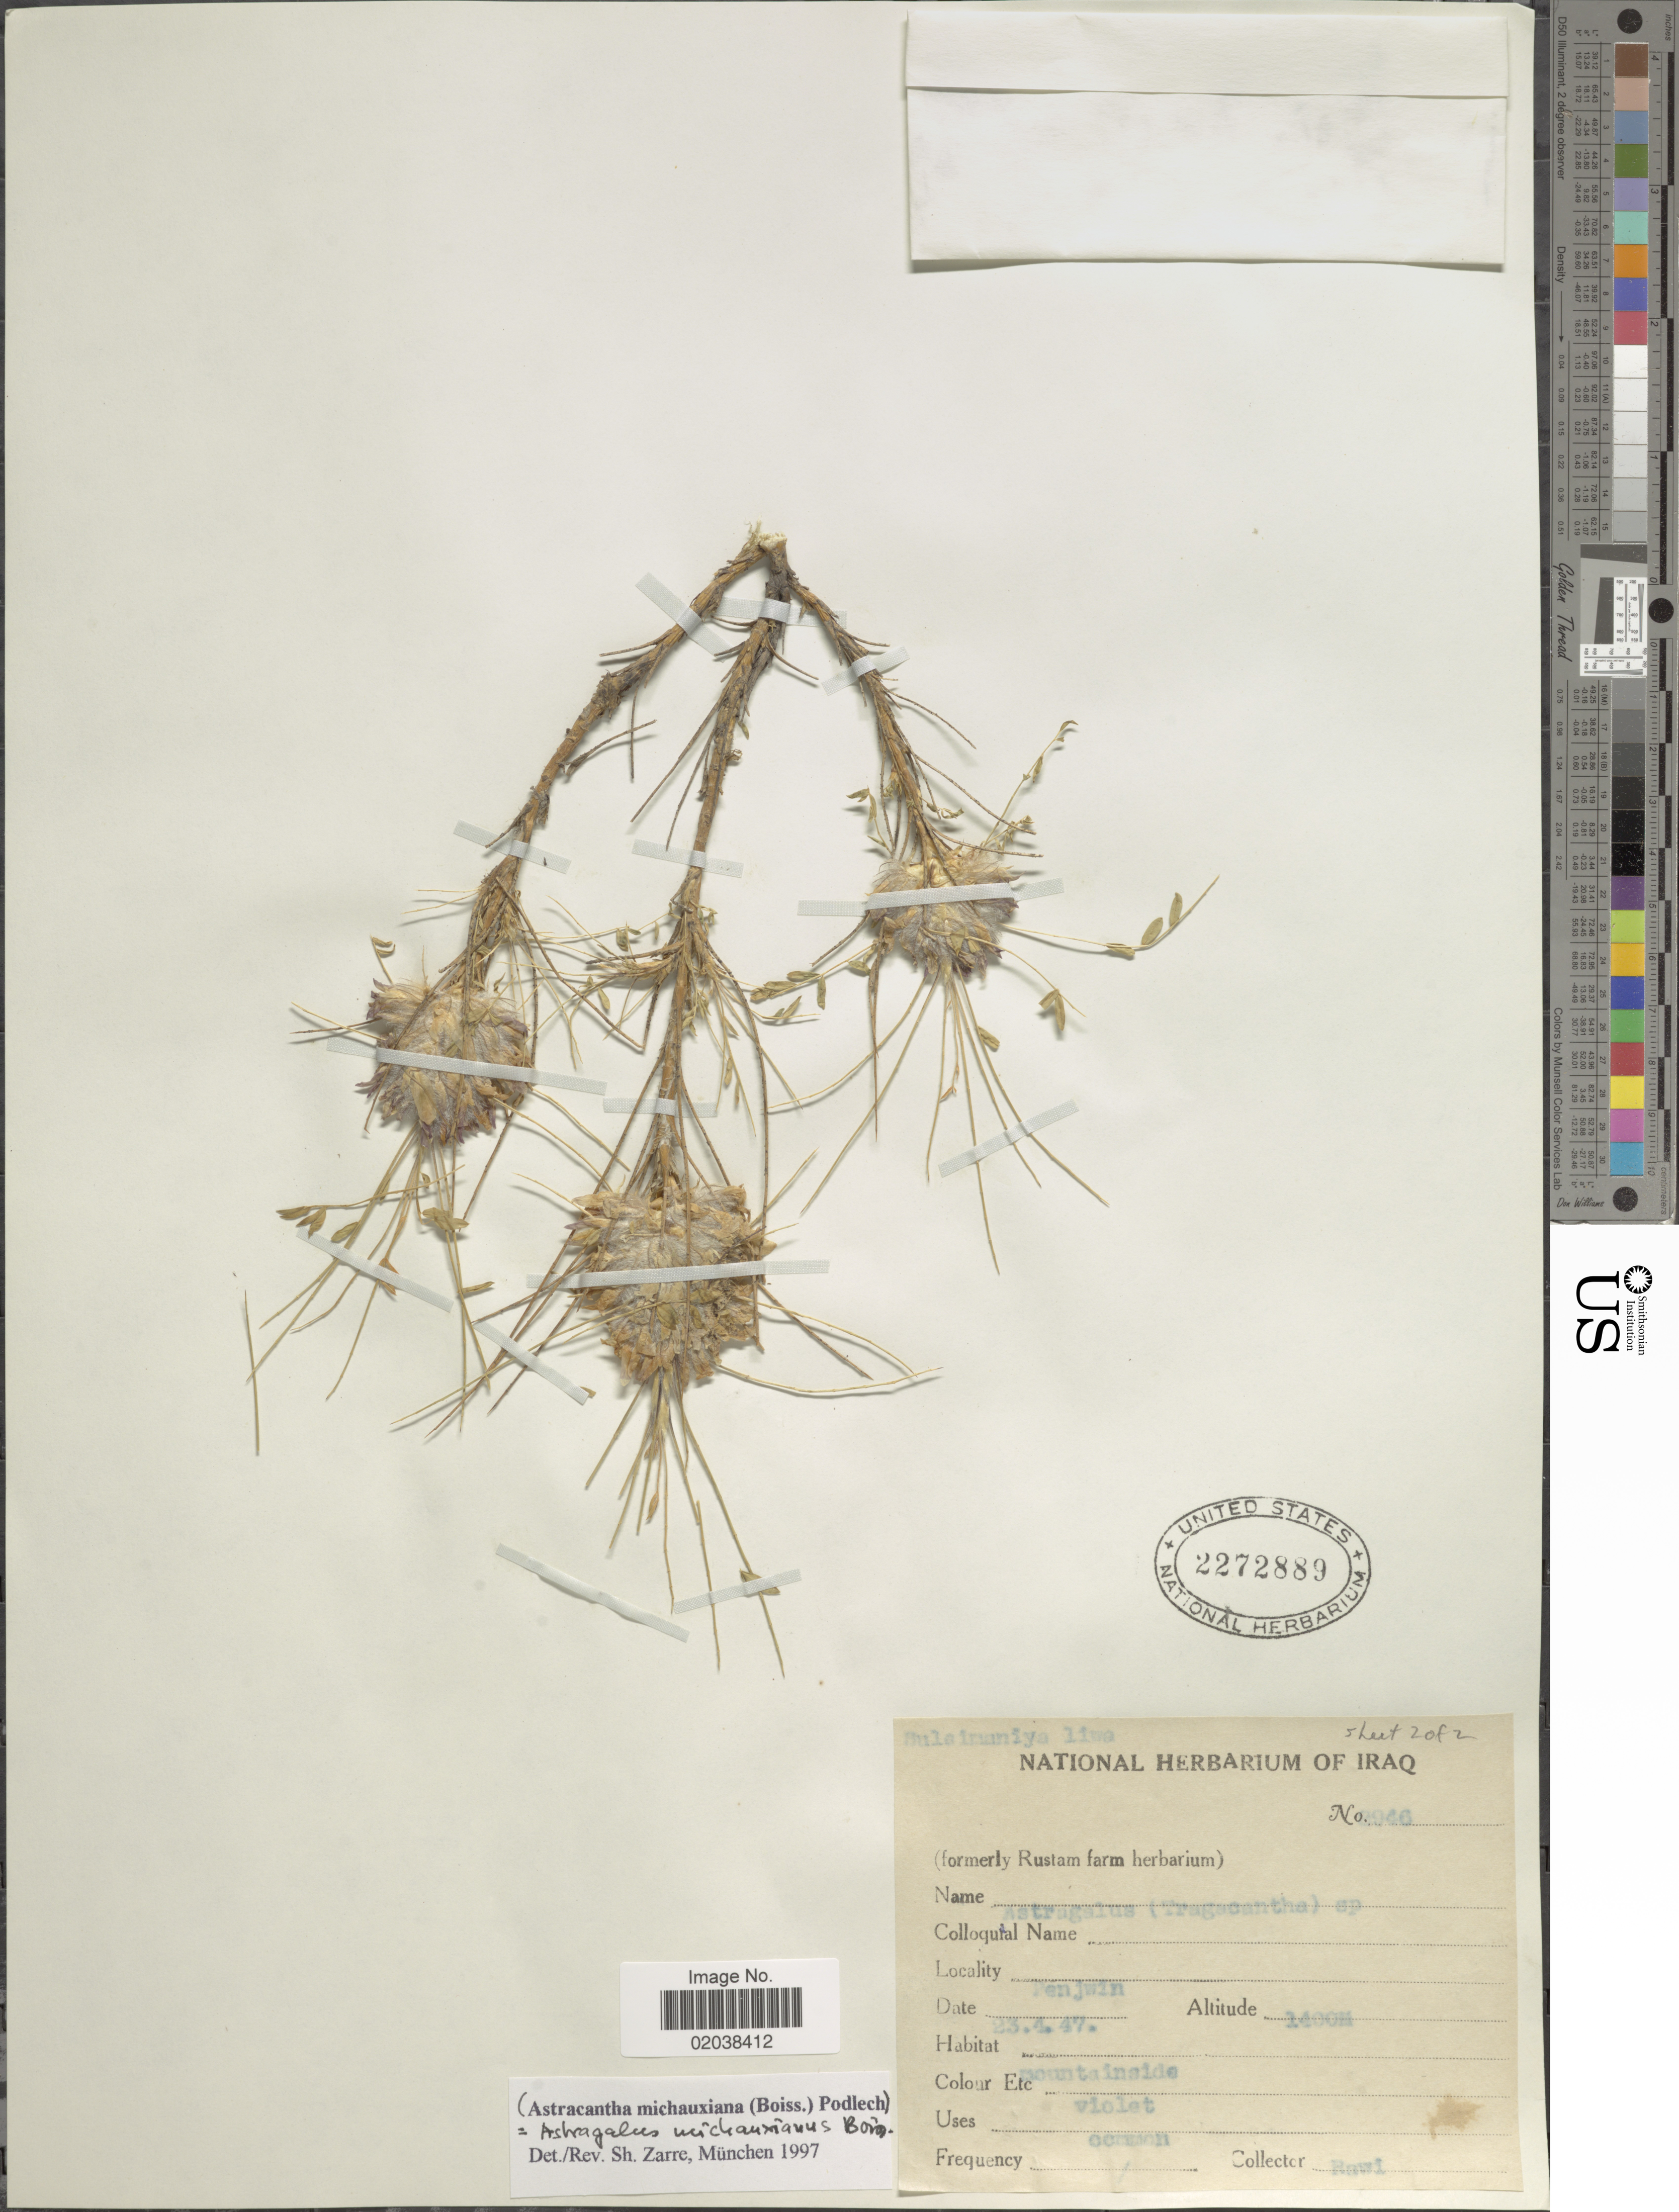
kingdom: Plantae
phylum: Tracheophyta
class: Magnoliopsida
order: Fabales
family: Fabaceae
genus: Astragalus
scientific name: Astragalus michauxianus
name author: Boiss.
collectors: -. Rawi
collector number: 8946*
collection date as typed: Transcribed d/m/y: 23/4/47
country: Iraq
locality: Penjwin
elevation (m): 1400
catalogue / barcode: US 2272889